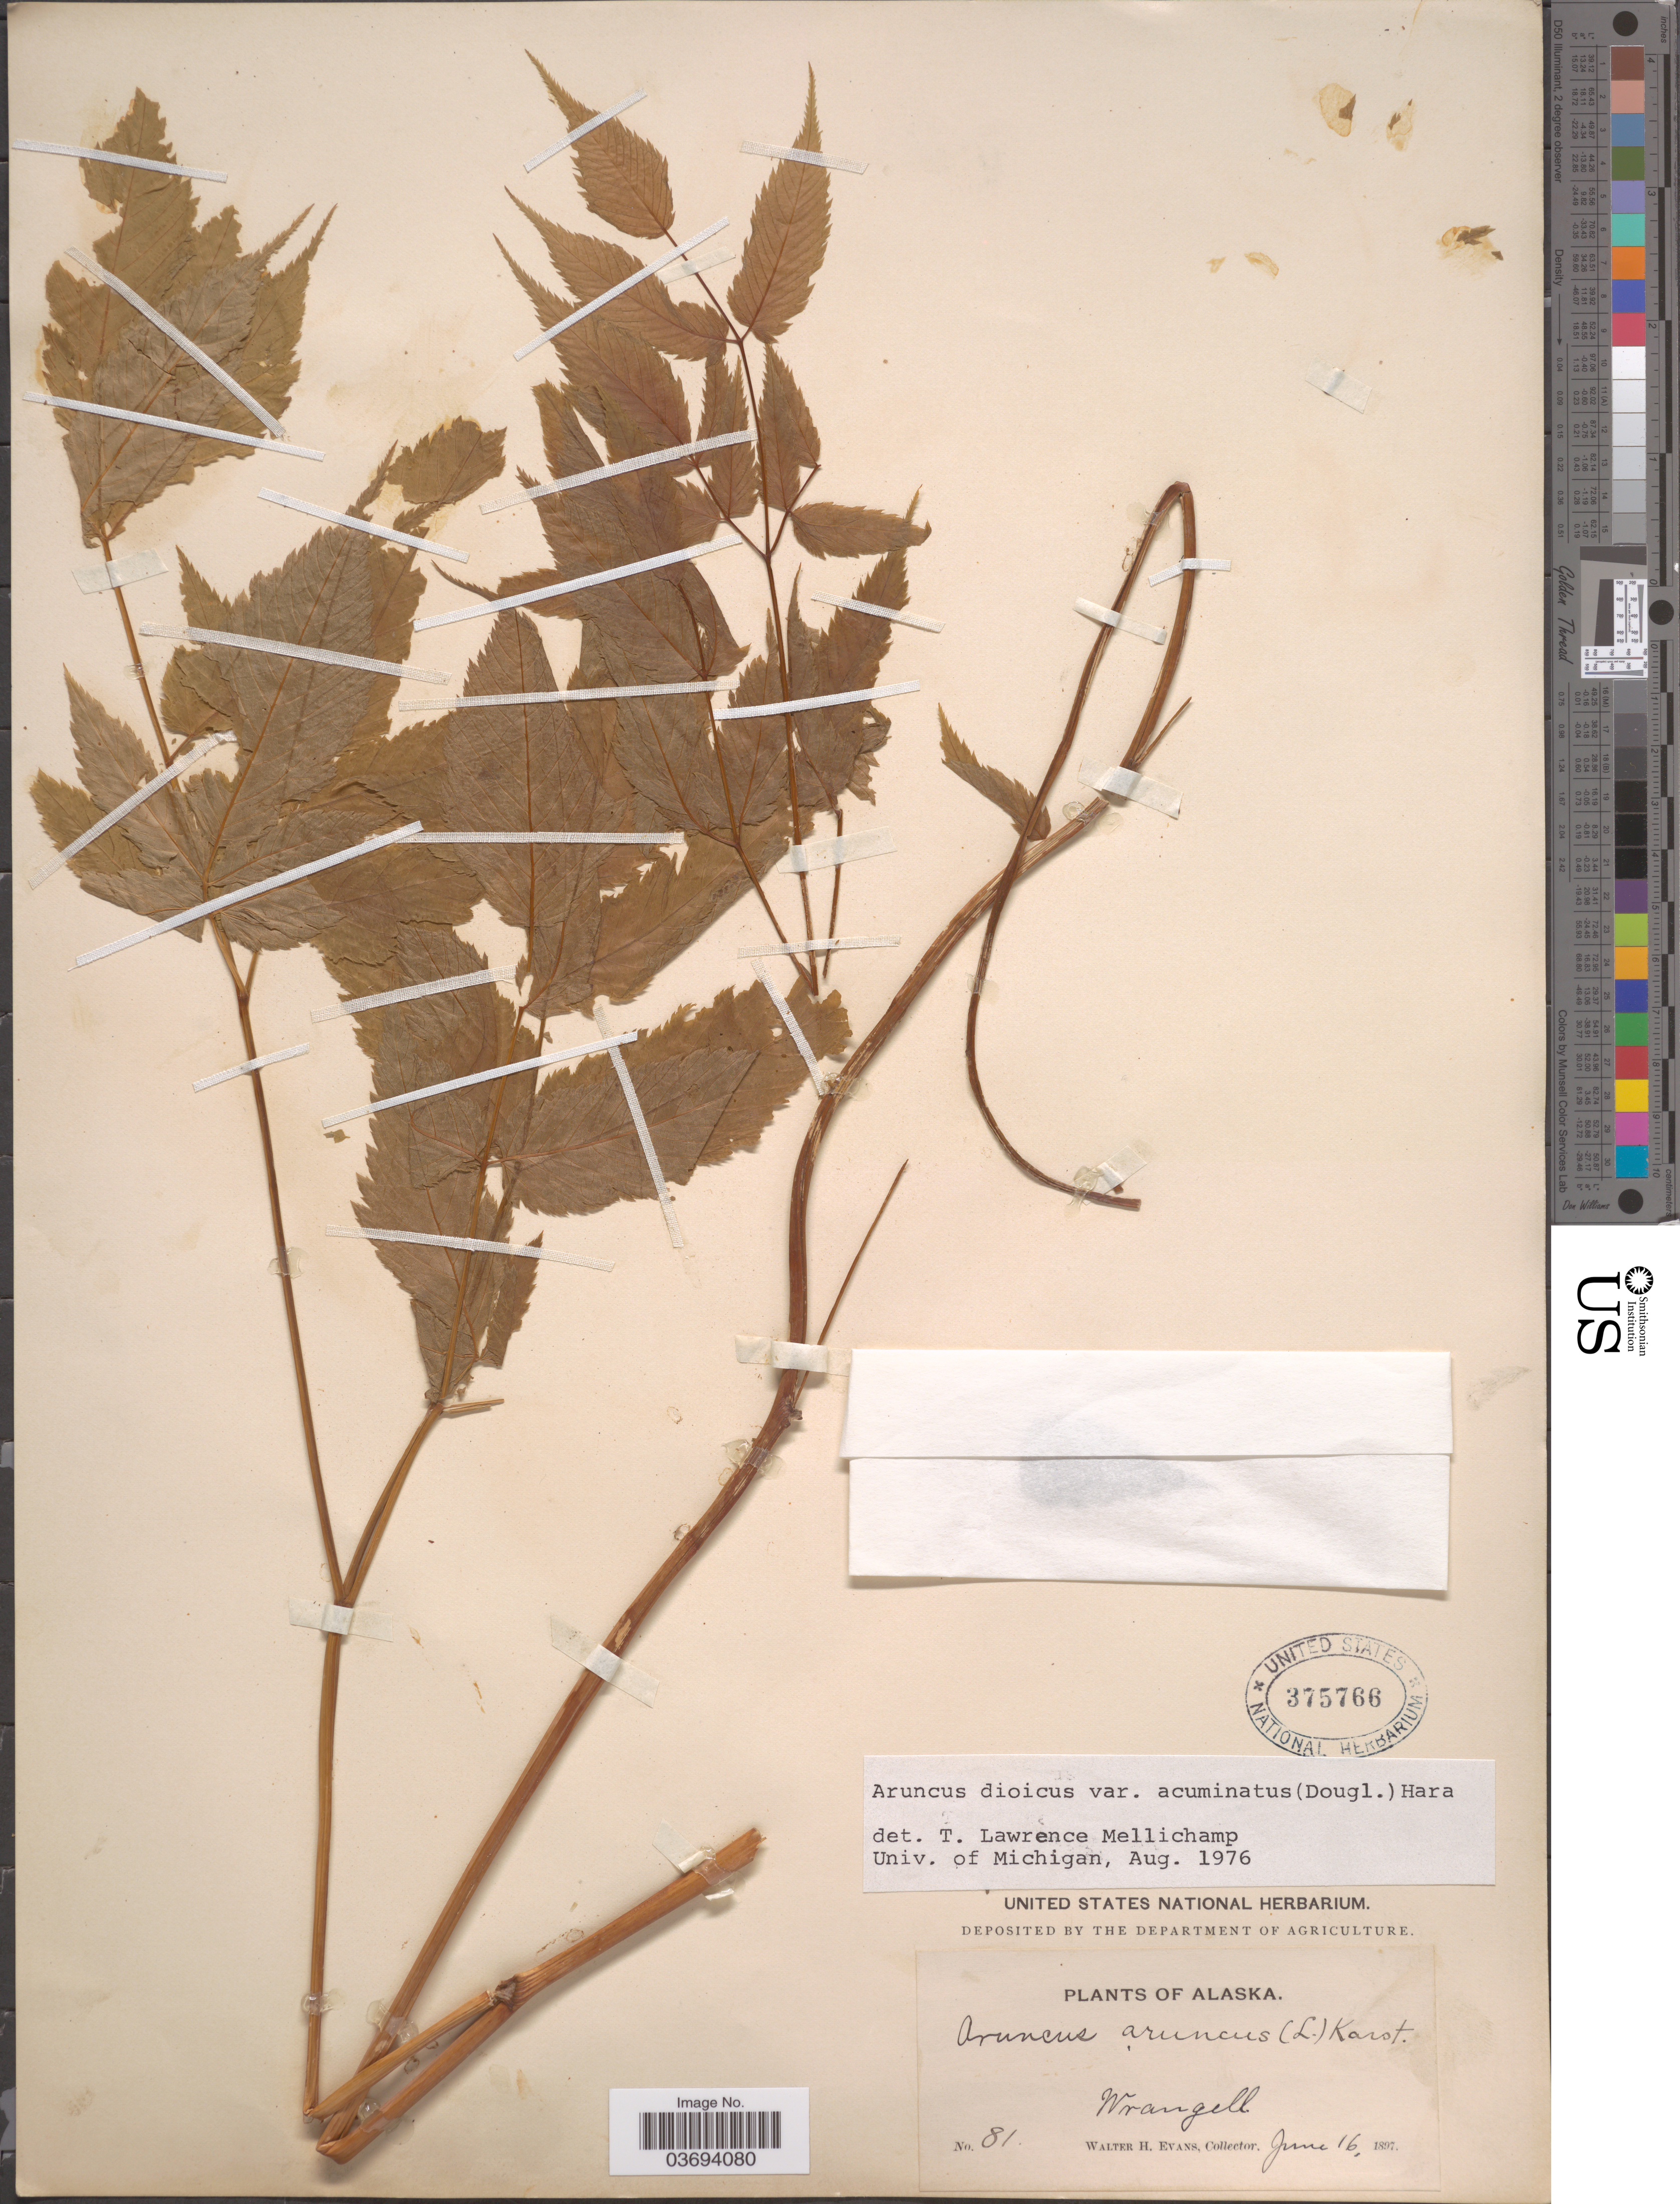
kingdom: Plantae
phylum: Tracheophyta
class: Magnoliopsida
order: Rosales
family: Rosaceae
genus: Aruncus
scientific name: Aruncus dioicus var. acuminatus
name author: (Rydb.) H. Hara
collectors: W. H. Evans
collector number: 81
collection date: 1897-06-16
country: United States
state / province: Alaska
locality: Wrangell.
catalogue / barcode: US 375766